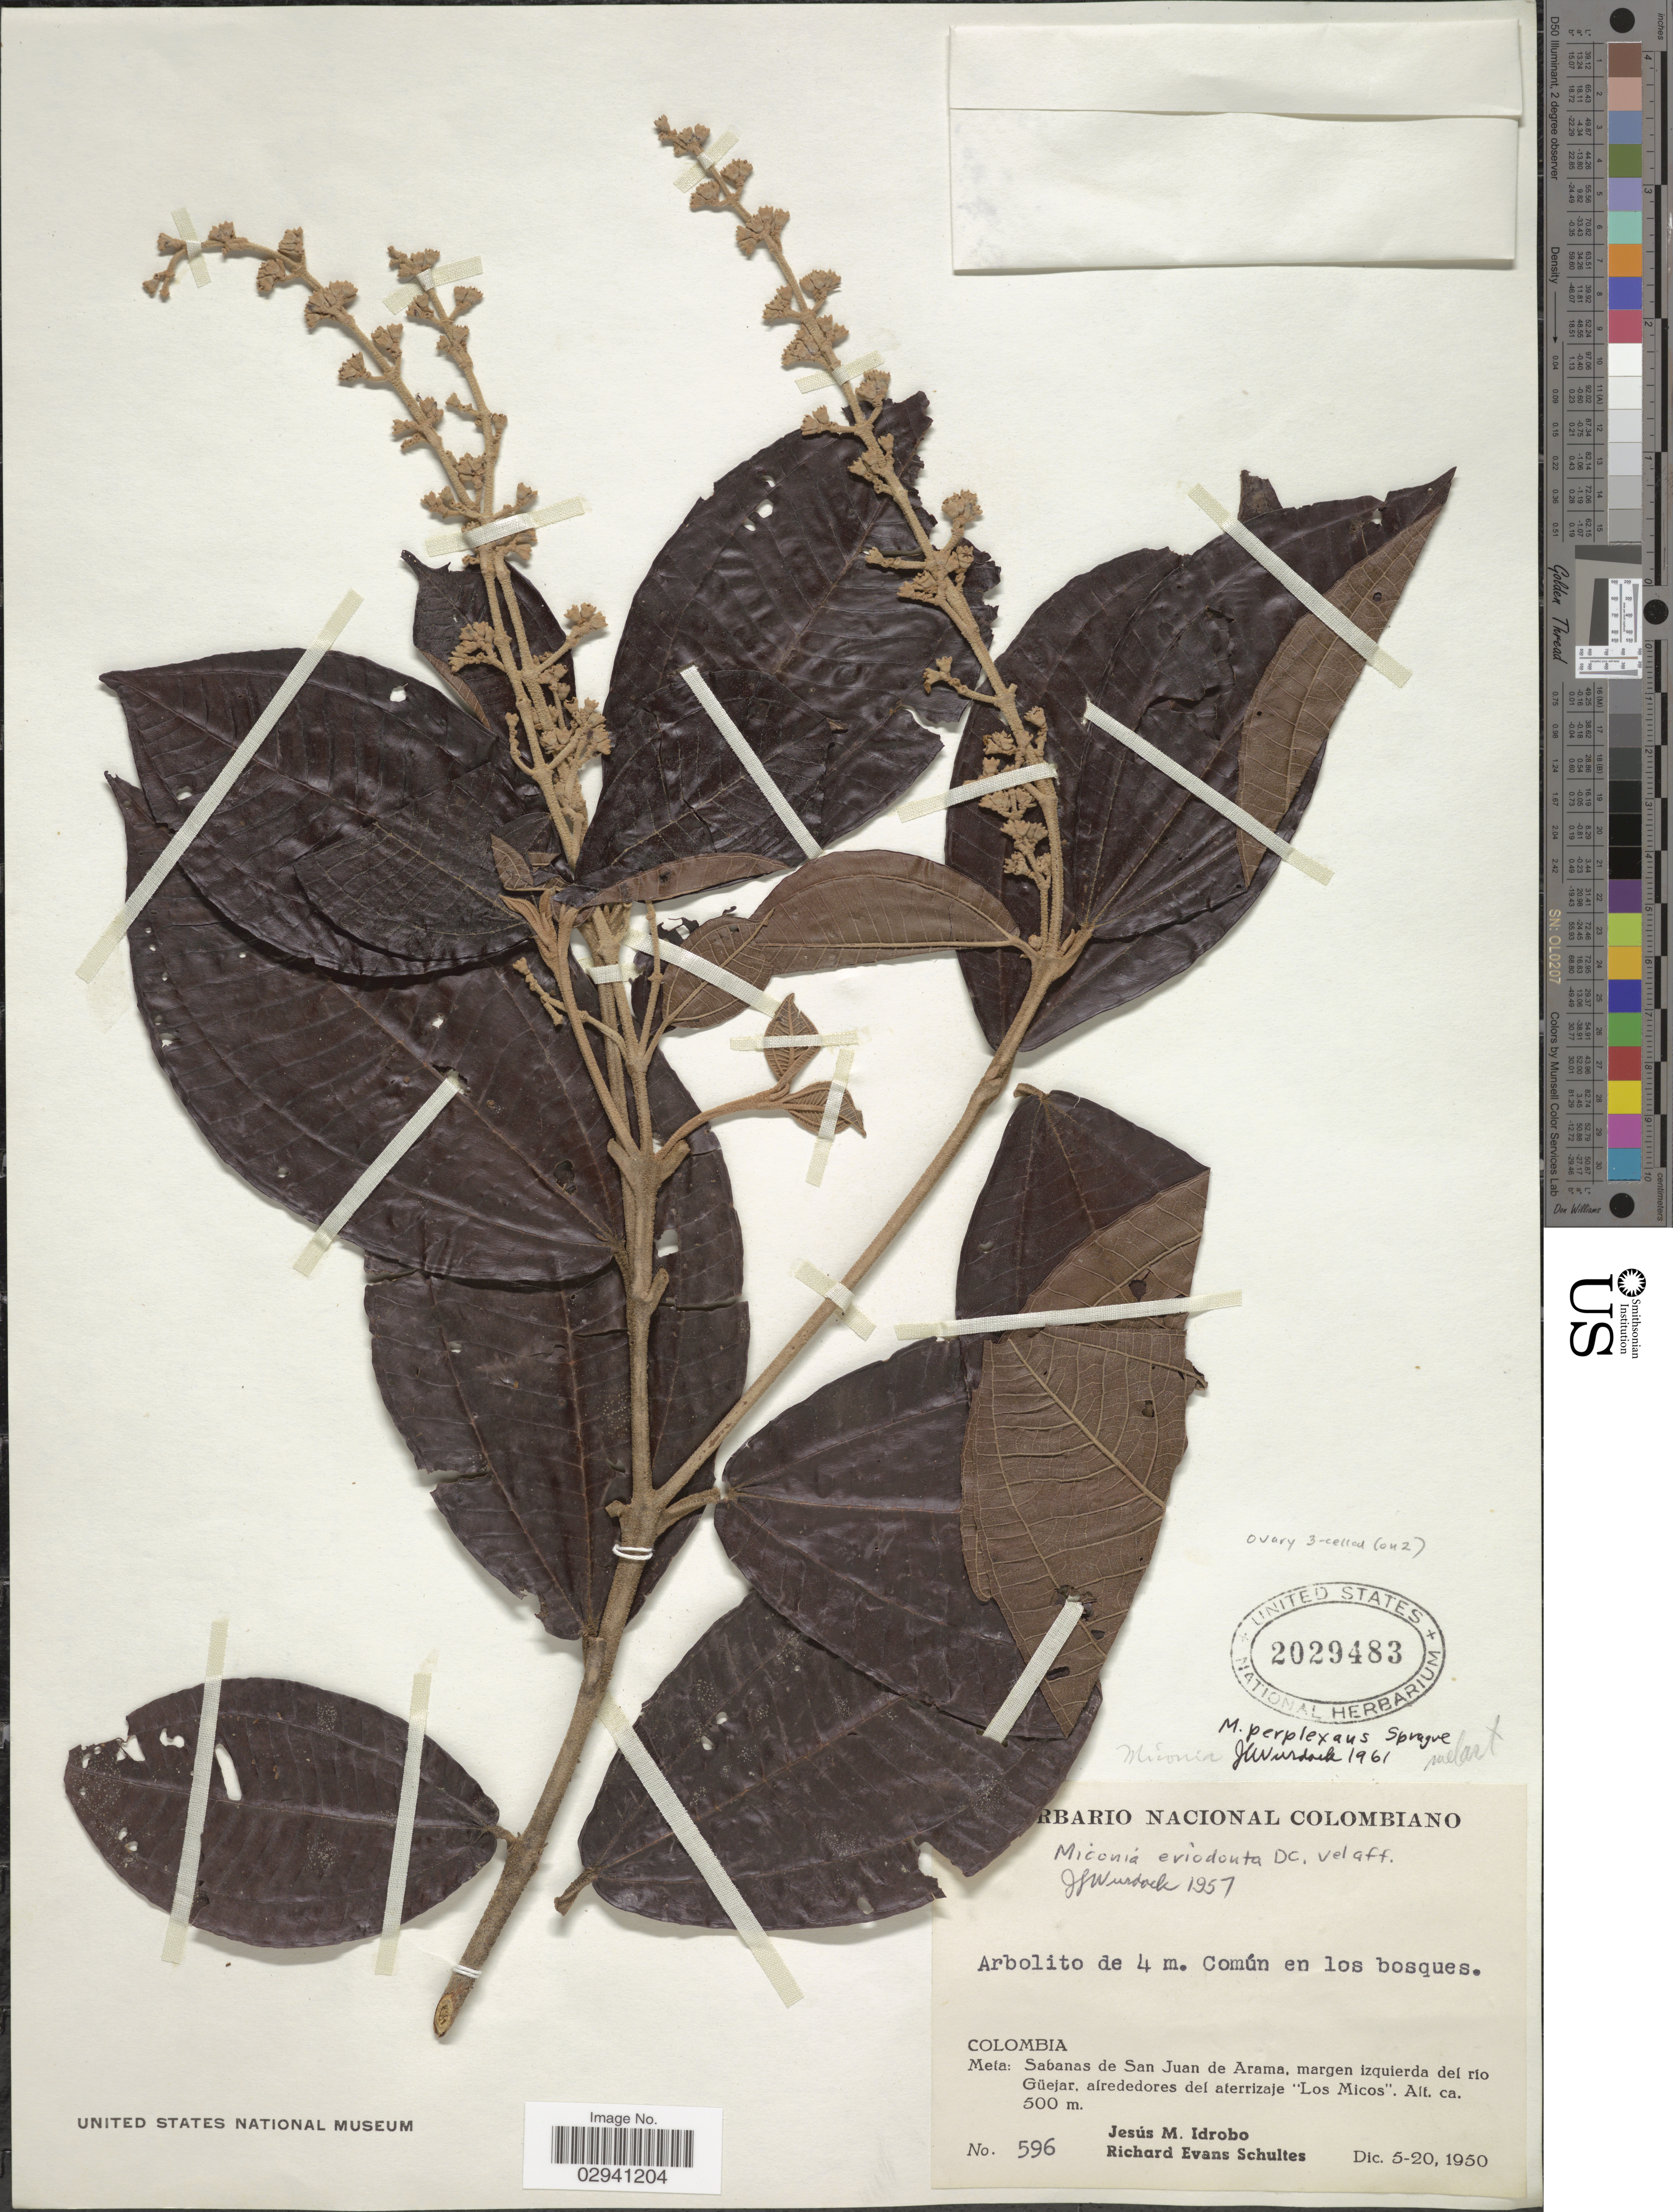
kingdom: Plantae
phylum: Tracheophyta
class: Magnoliopsida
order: Myrtales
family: Melastomataceae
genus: Miconia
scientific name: Miconia multispicata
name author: Naudin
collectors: J. M. Idrobo & R. E. Schultes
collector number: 596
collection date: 1950-12-05/1950-12-20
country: Colombia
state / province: Meta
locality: Meta: Sabanas de San Juan de Arama, margen izquierda del rio Güejar, alrededores del aterrizaje "Los Micos".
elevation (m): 500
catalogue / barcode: US 2029483